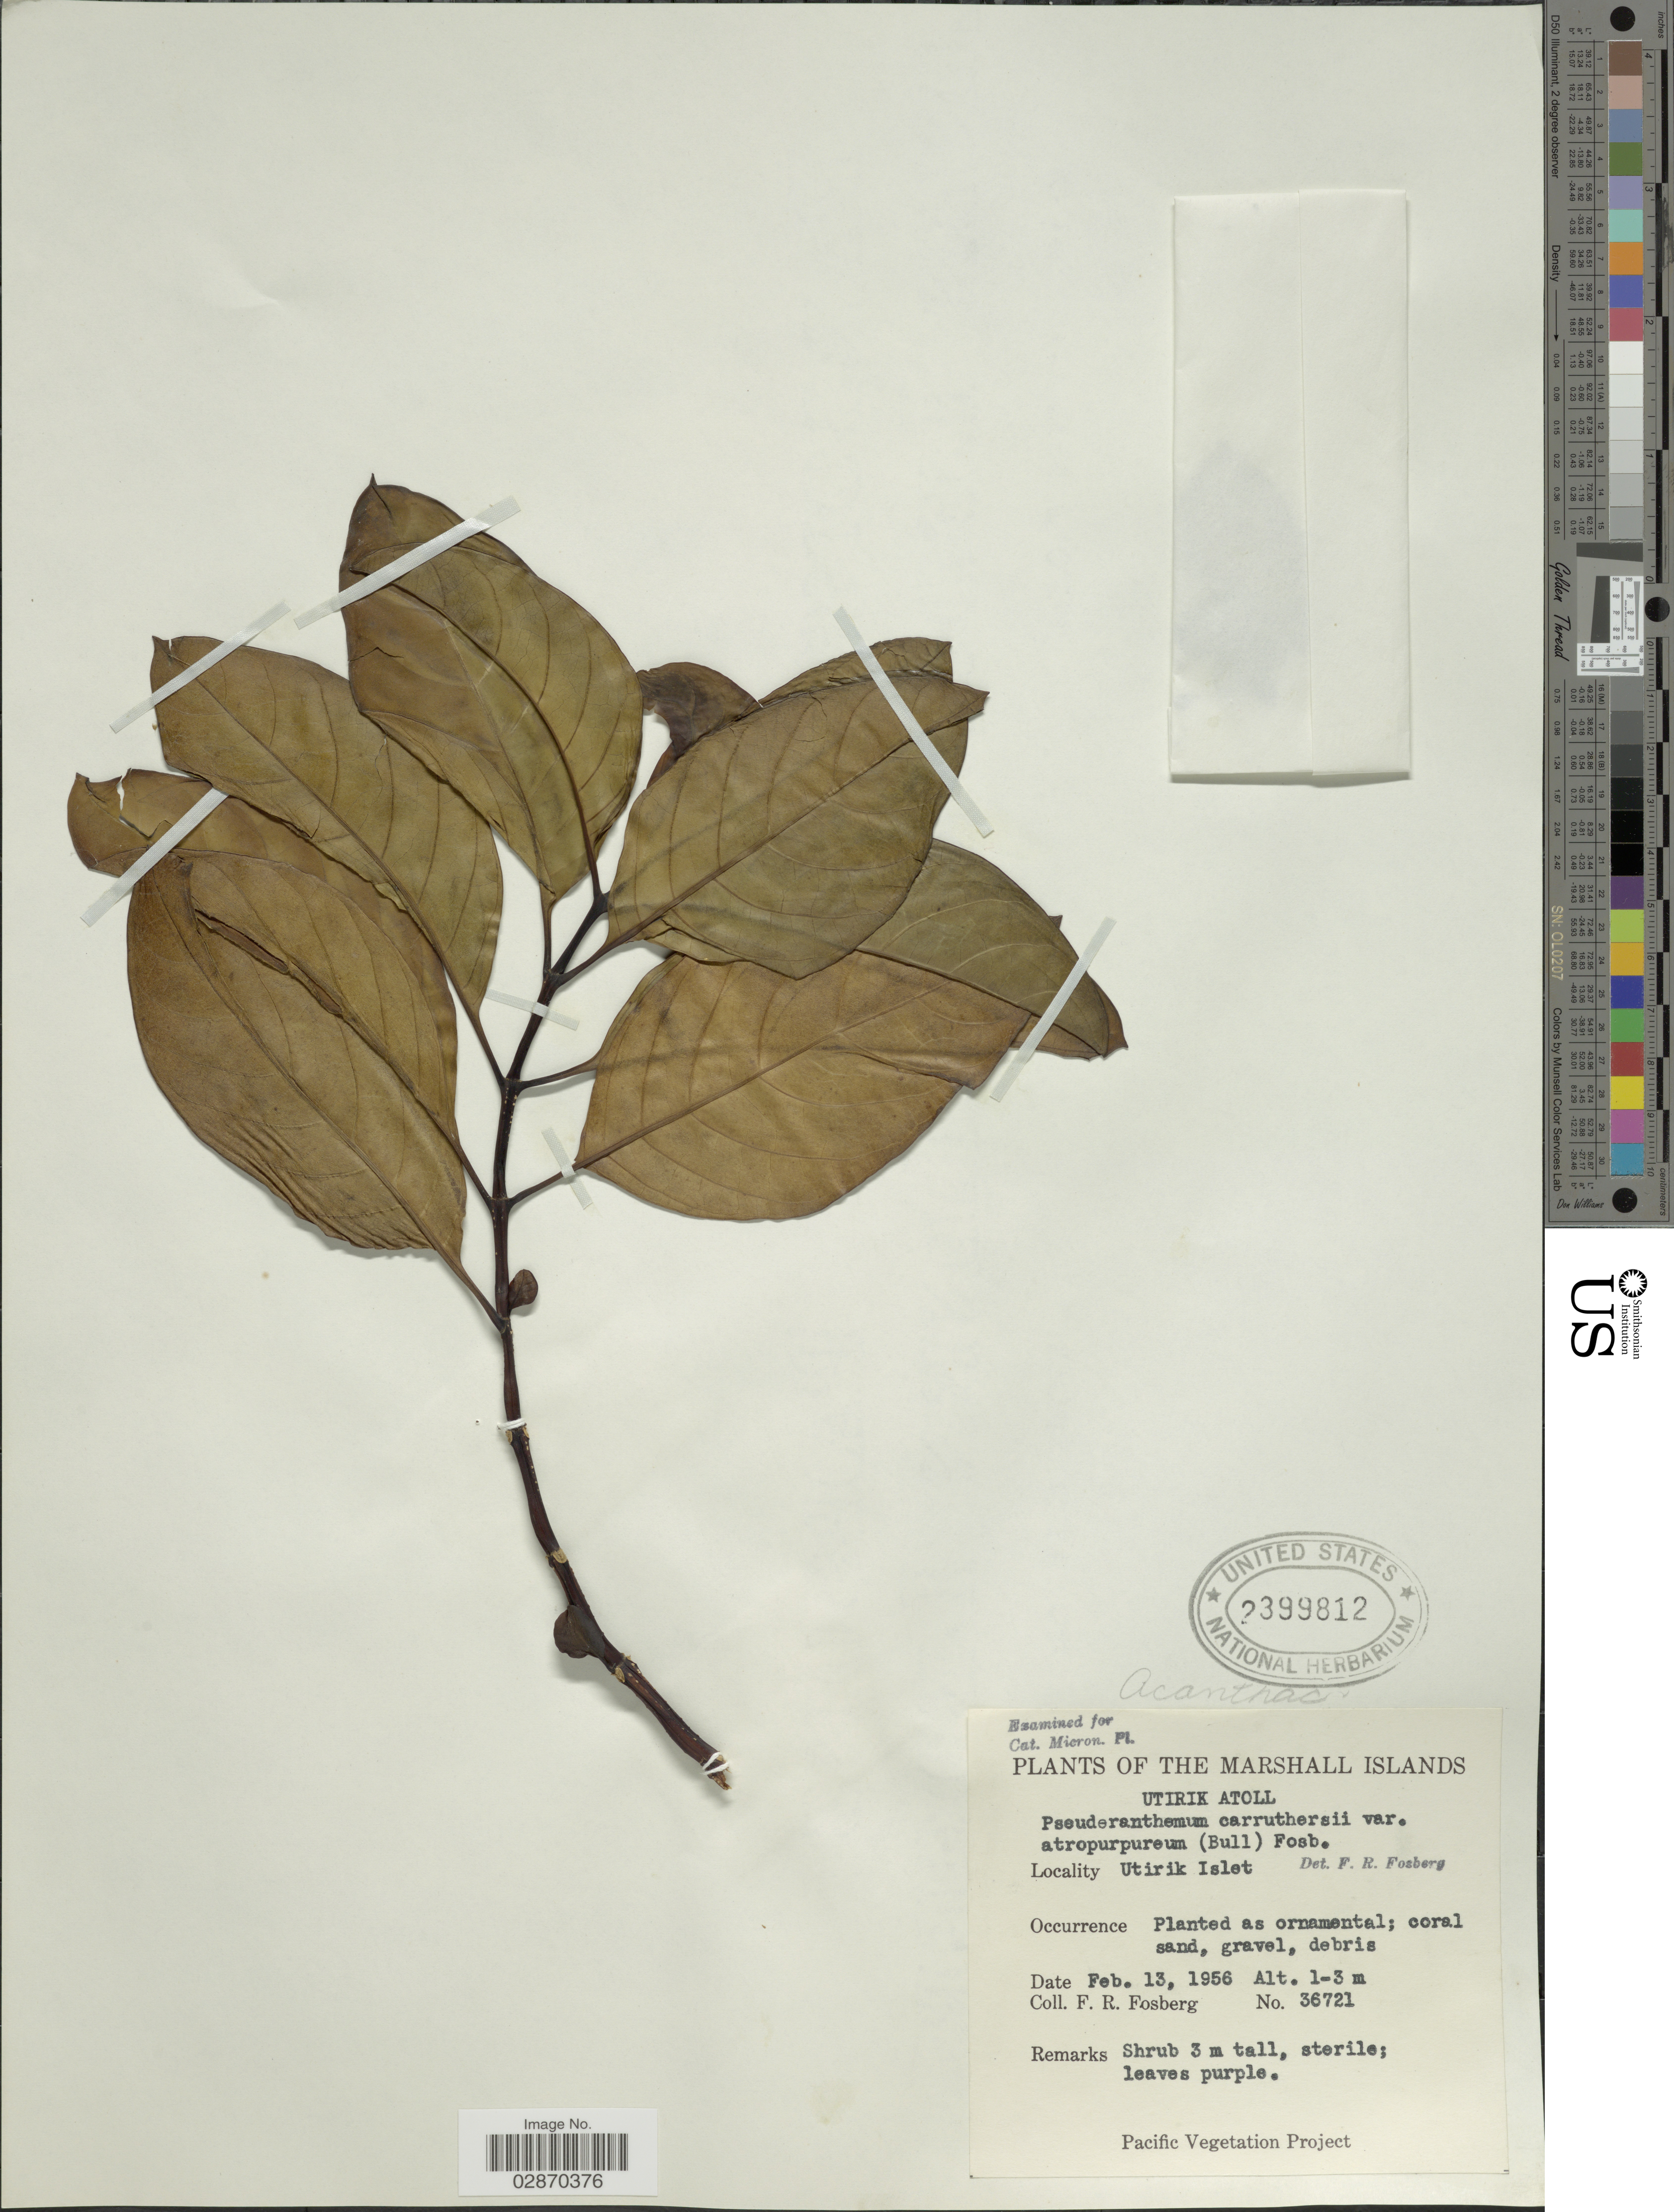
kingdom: Plantae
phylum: Tracheophyta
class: Magnoliopsida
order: Lamiales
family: Acanthaceae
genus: Pseuderanthemum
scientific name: Pseuderanthemum carruthersii var. atropurpureum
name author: (W. Bull) Fosberg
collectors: F. R. Fosberg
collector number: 36721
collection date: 1956-02-13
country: Marshall Islands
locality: Utirik Atoll. Utirik Islet.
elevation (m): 1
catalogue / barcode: US 2399812